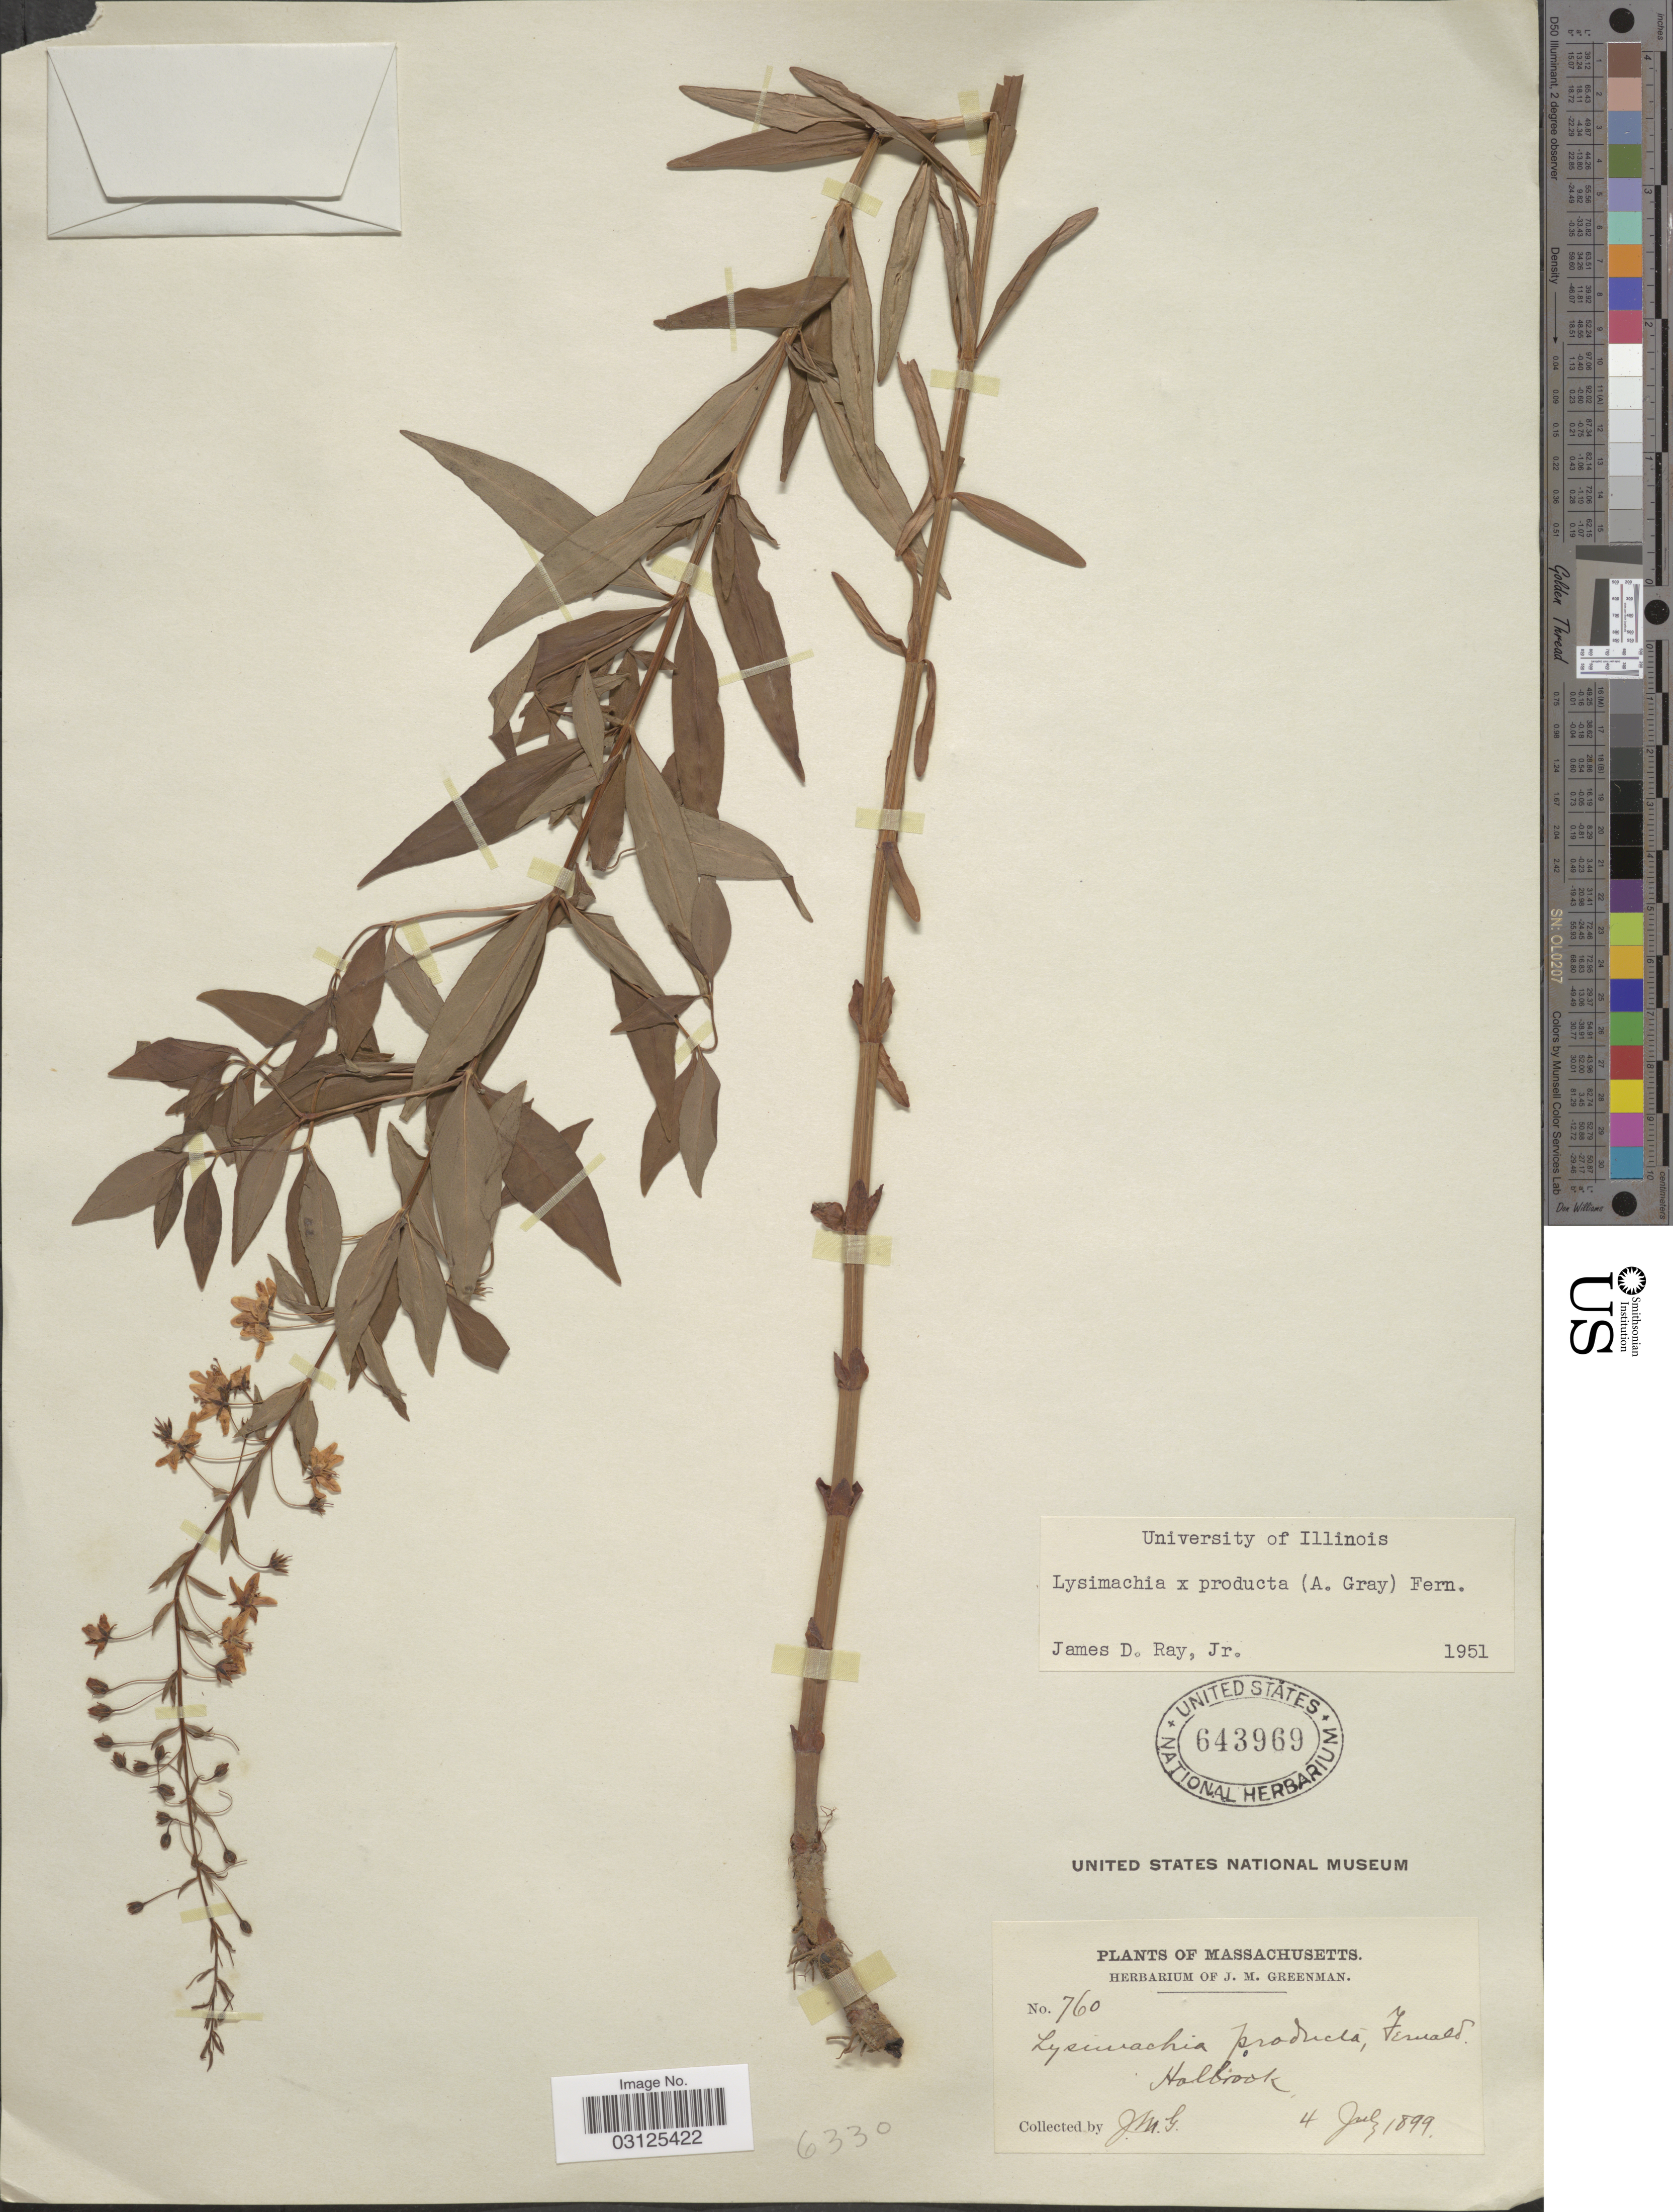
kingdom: Plantae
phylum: Tracheophyta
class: Magnoliopsida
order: Ericales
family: Primulaceae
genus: Lysimachia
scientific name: Lysimachia x producta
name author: (A. Gray) Fernald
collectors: J. M. Greenman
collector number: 760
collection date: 1899-07-04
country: United States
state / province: Massachusetts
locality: Holbrook.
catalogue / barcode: US 643969